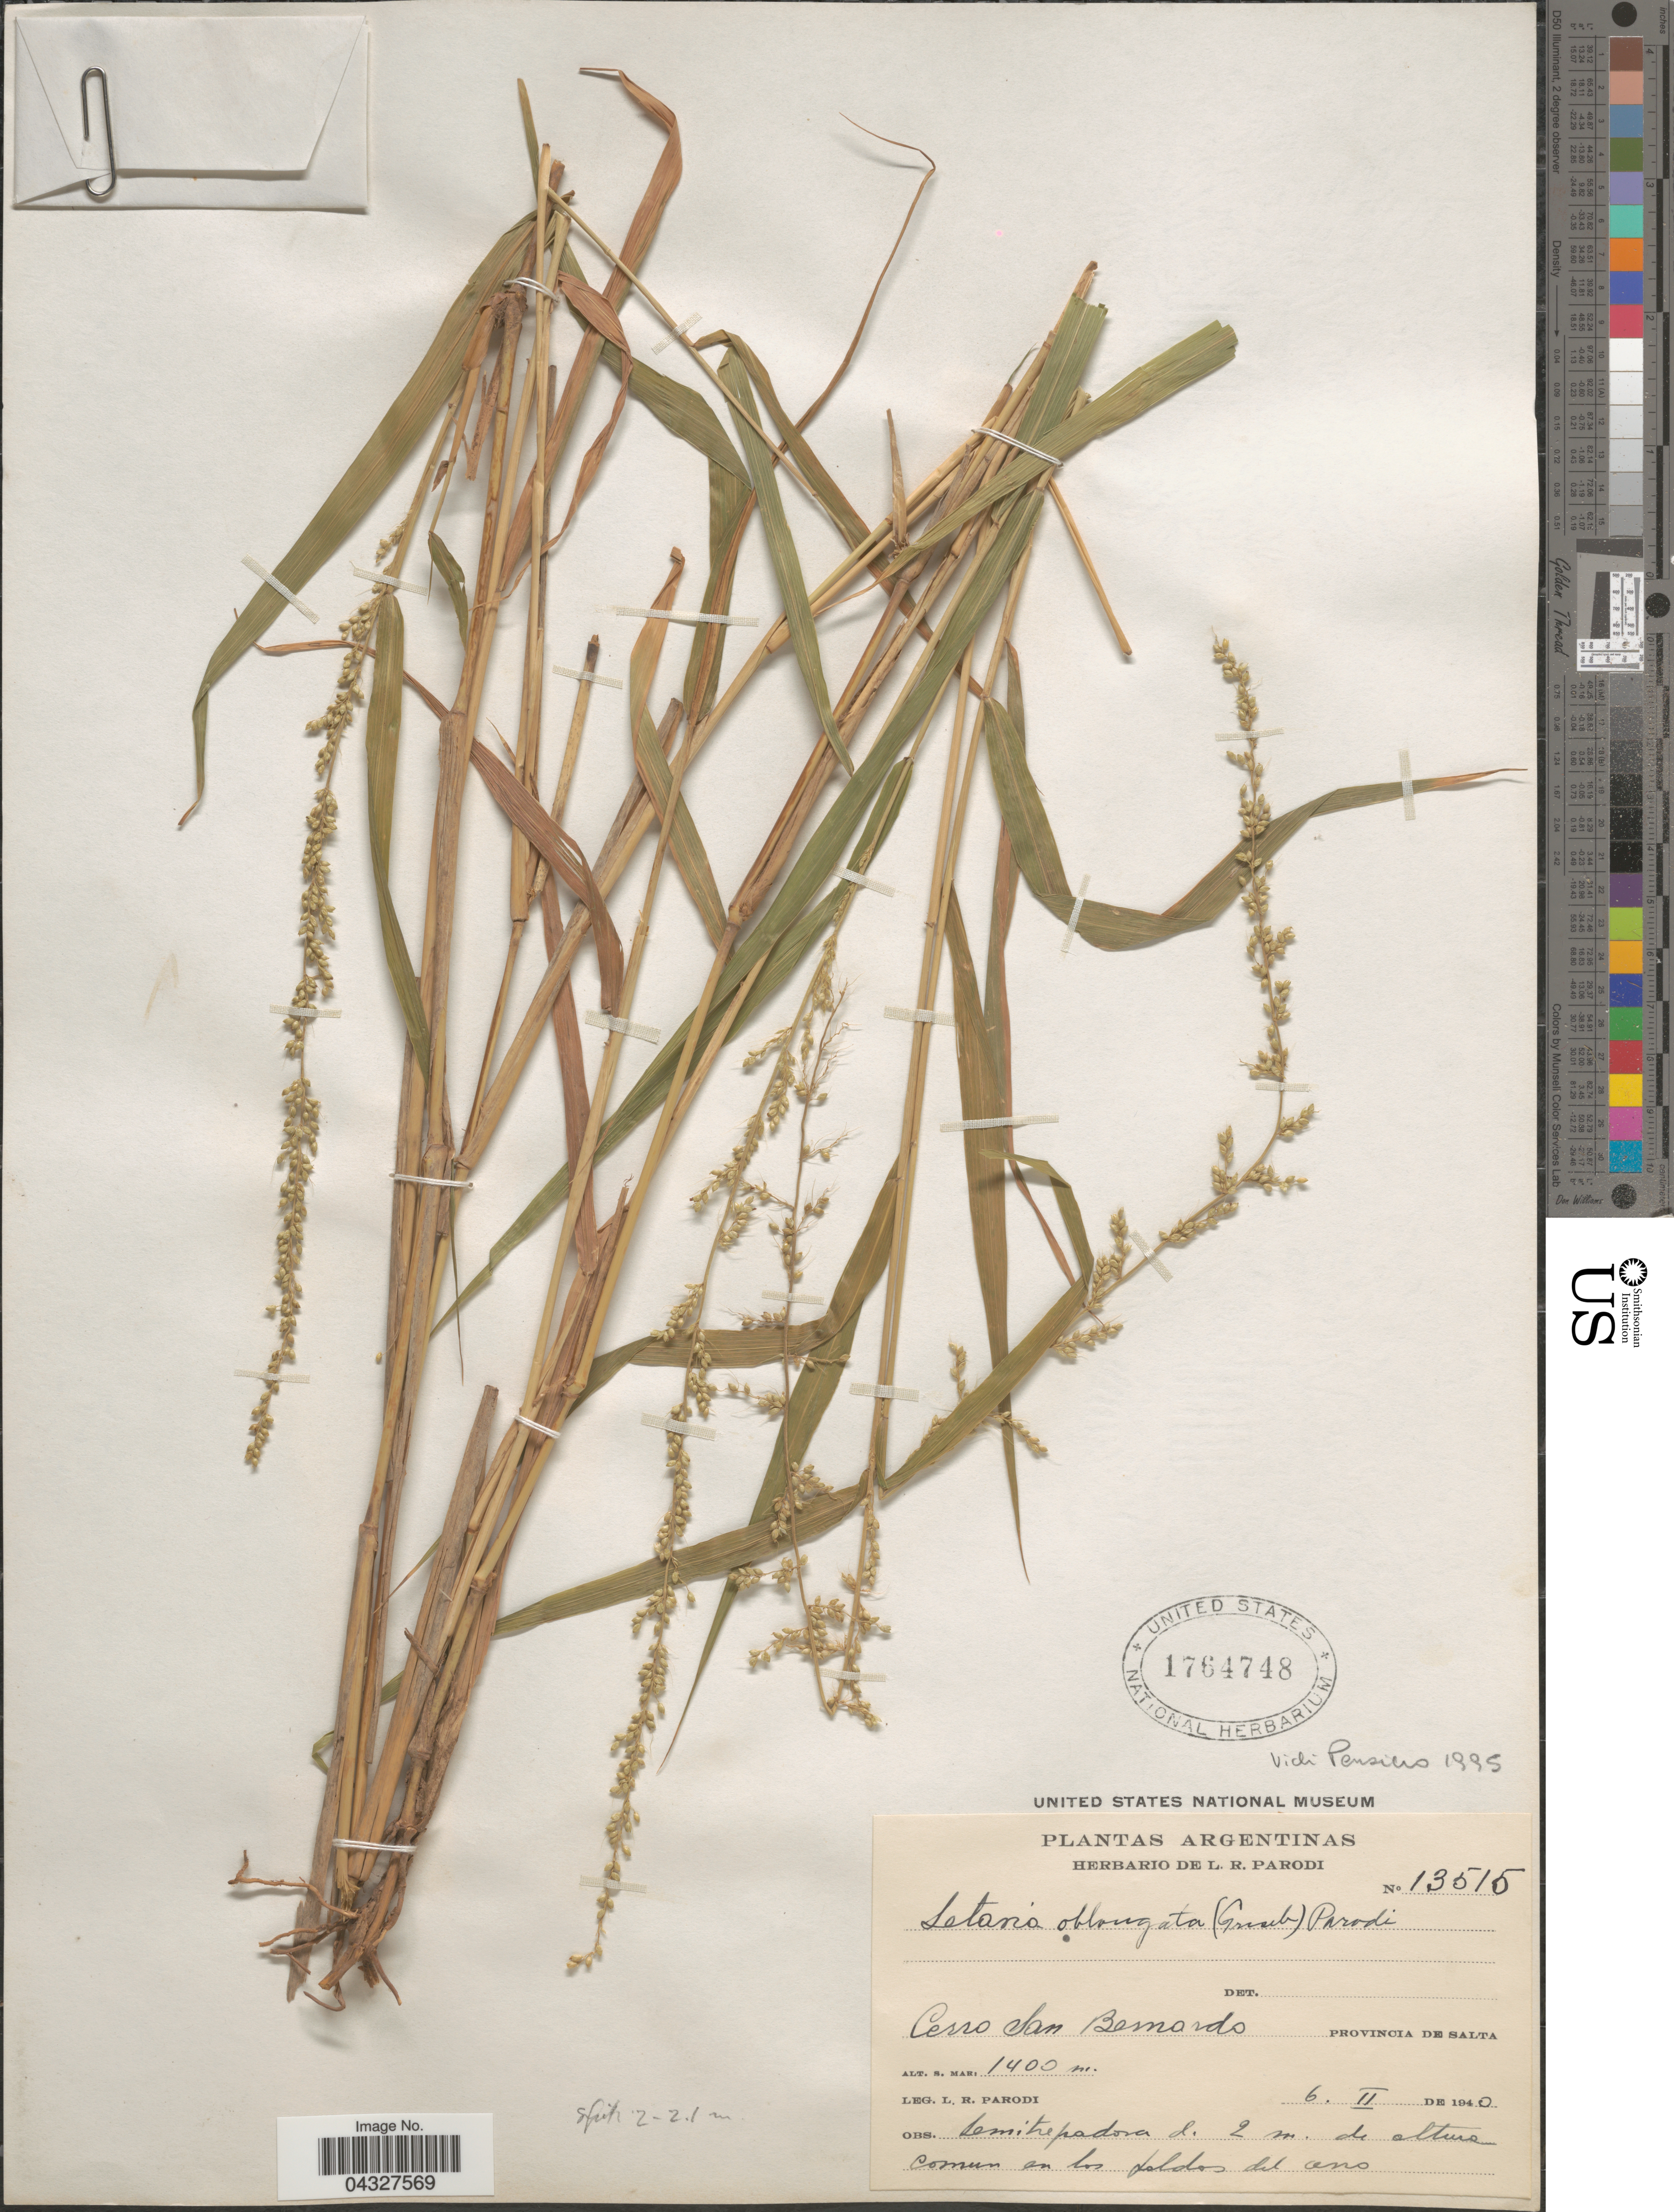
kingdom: Plantae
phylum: Tracheophyta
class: Liliopsida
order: Poales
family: Poaceae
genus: Setaria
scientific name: Setaria oblongata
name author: (Griseb.) Parodi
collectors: L. R. Parodi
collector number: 13515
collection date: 1940-02-06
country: Argentina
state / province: Salta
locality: Cerro San Bernardo.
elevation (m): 1400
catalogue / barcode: US 1764748